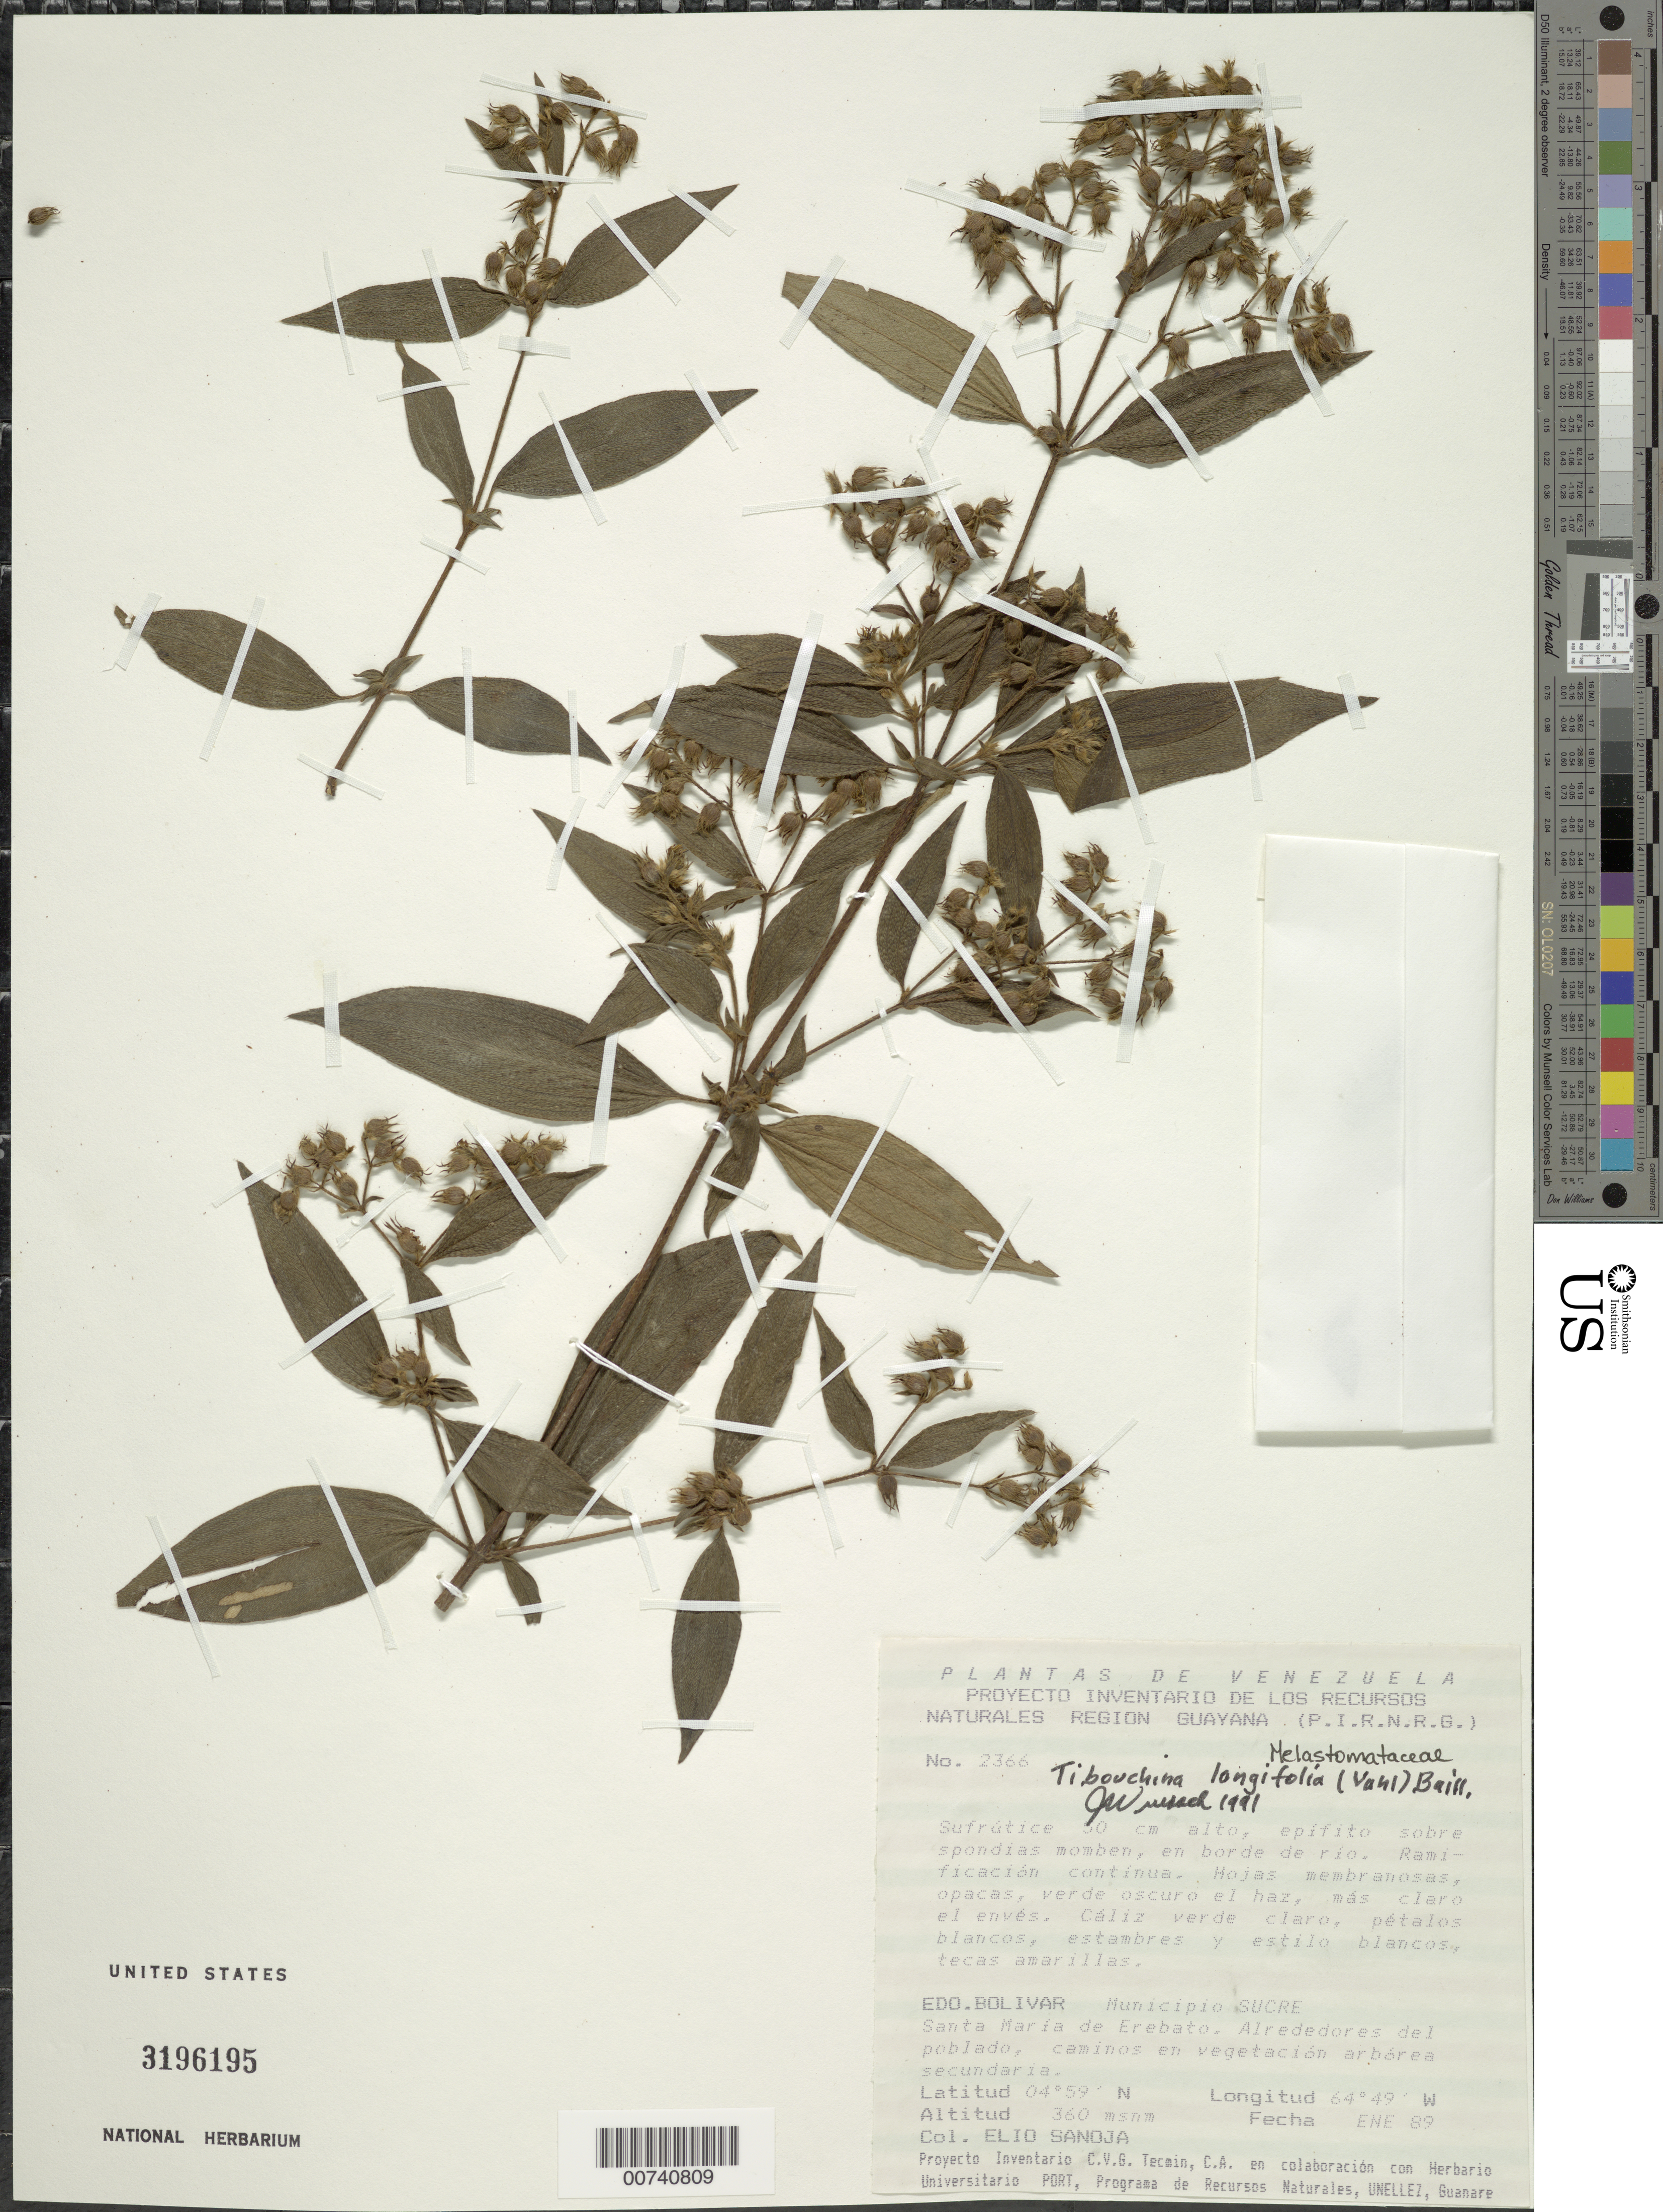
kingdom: Plantae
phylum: Tracheophyta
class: Magnoliopsida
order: Myrtales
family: Melastomataceae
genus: Chaetogastra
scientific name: Chaetogastra longifolia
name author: (Vahl) DC.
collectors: E. Sanoja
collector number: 2366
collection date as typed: Jan-89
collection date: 1989-01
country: Venezuela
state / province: Bolívar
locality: Mun. Sucre, Santa María de Erebato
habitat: Secondary vegetation, along road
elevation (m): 360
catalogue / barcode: US 3196195